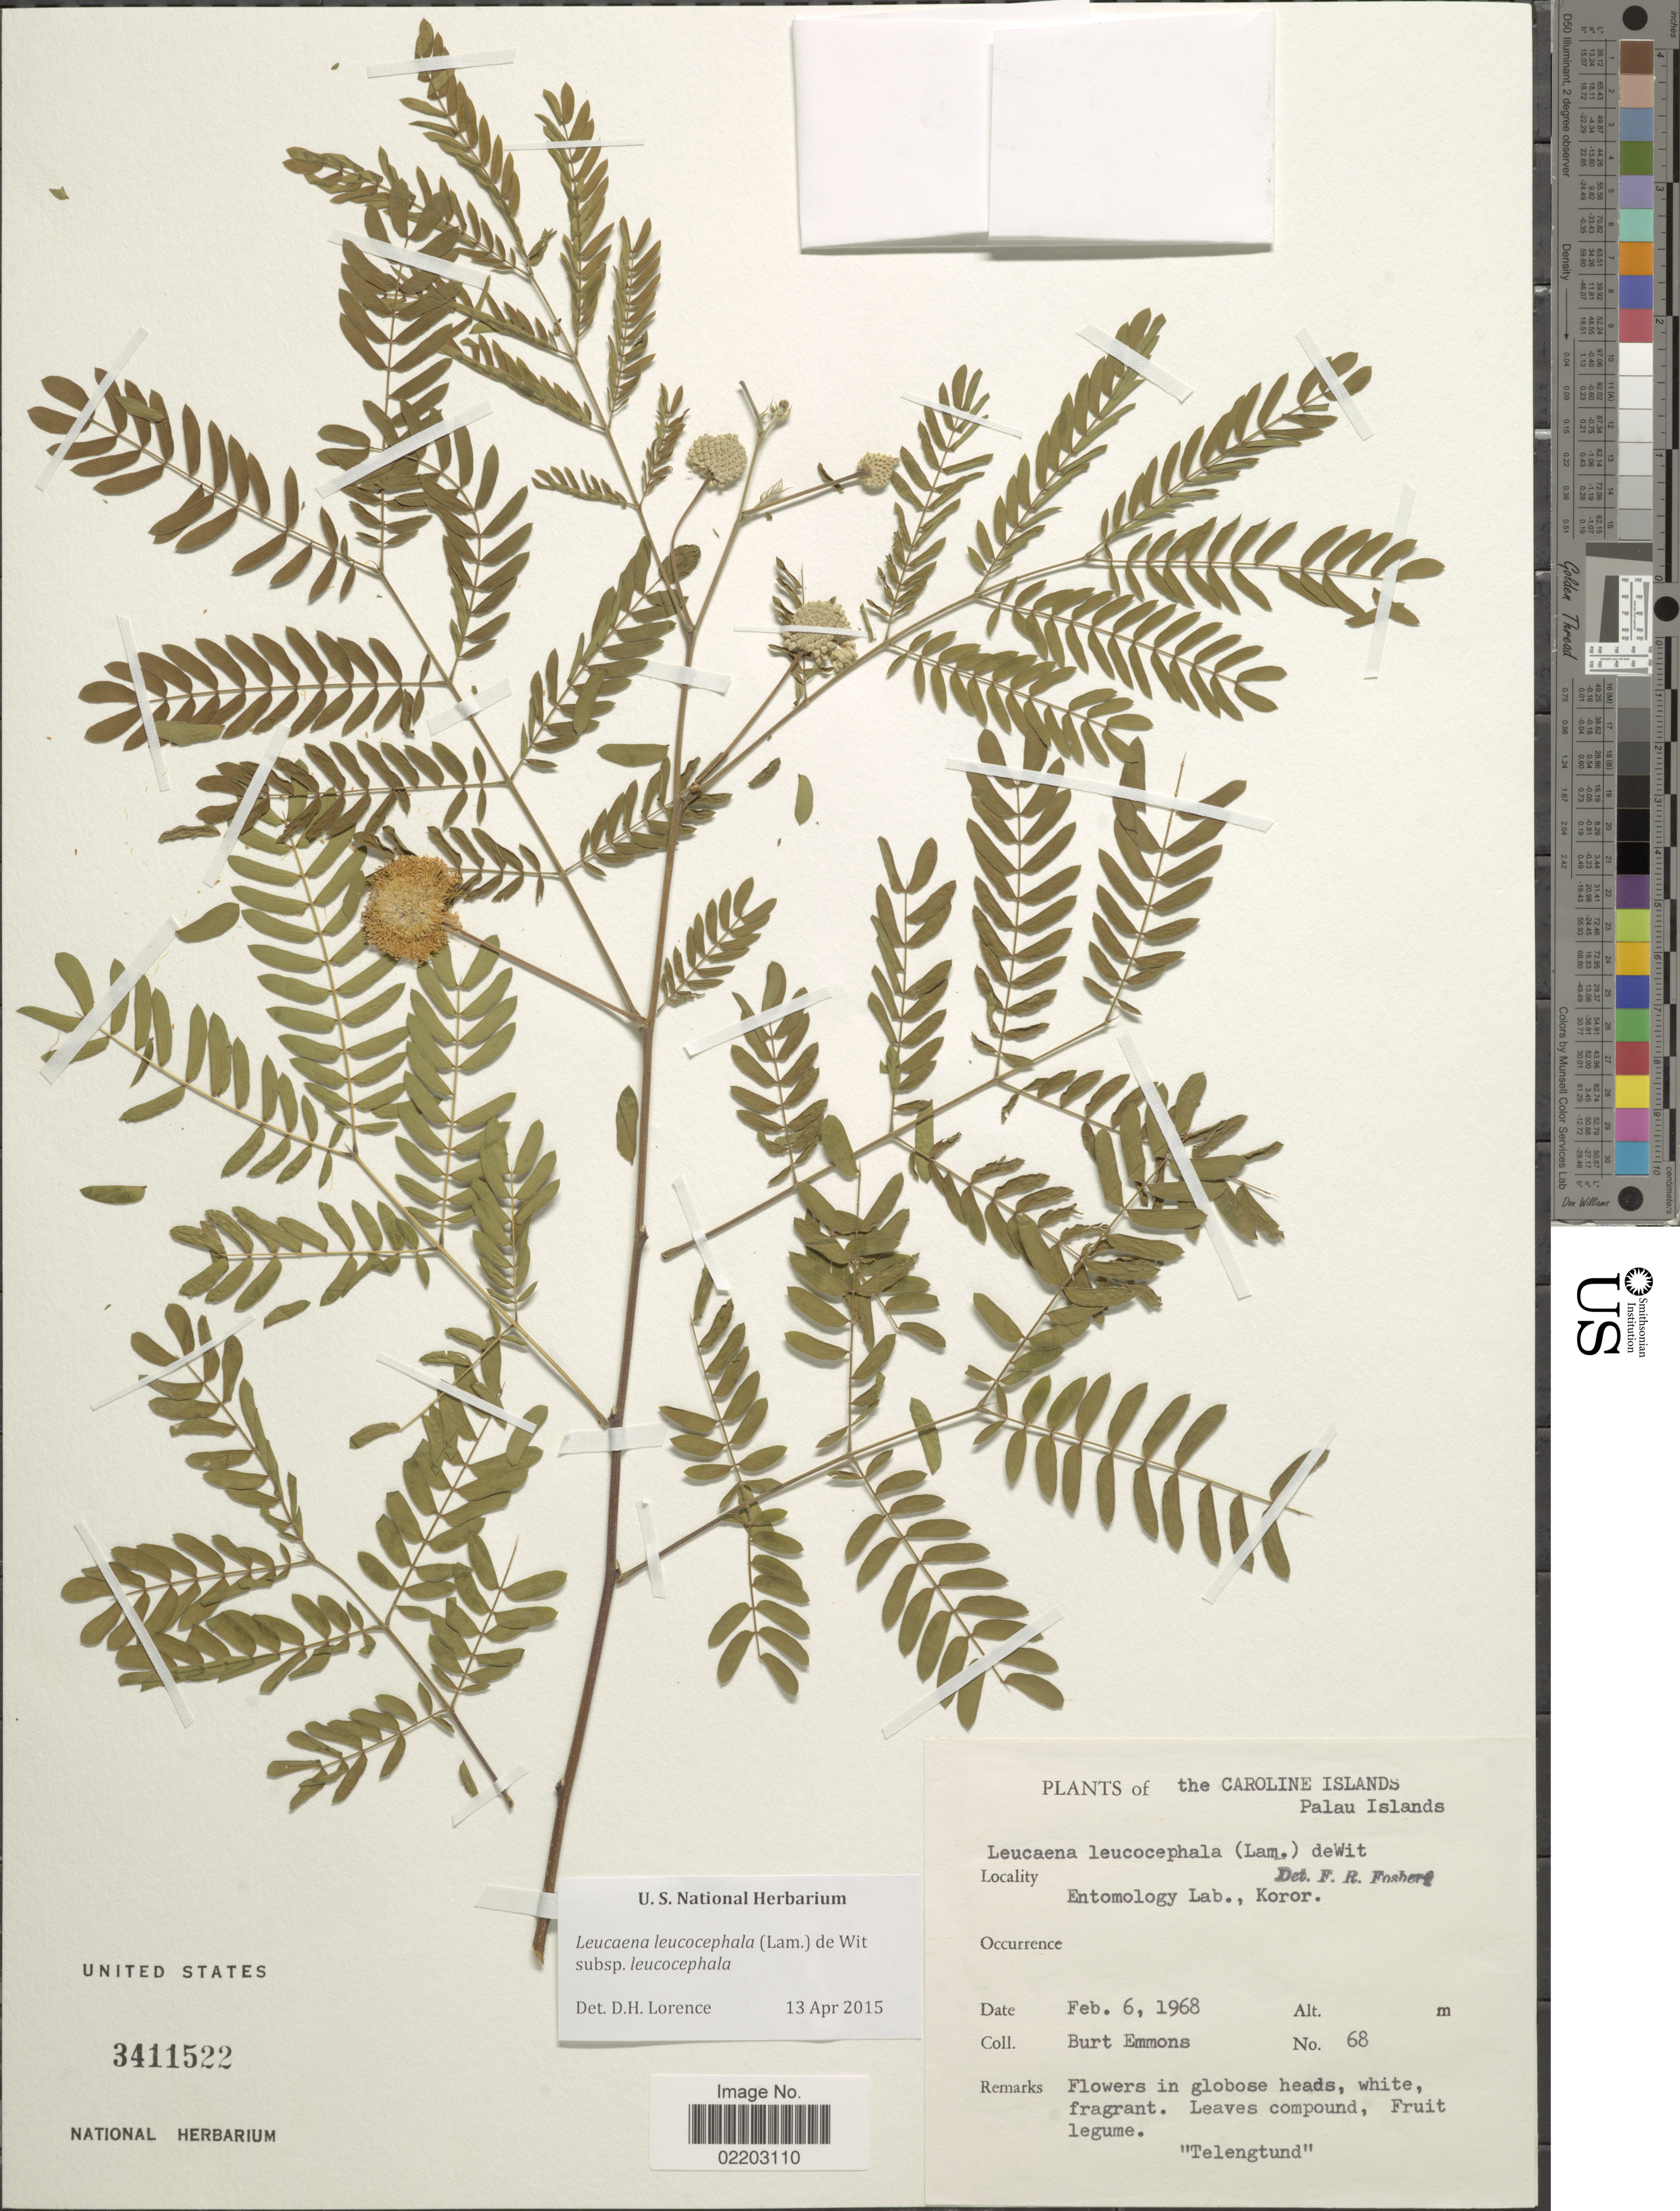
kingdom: Plantae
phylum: Tracheophyta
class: Magnoliopsida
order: Fabales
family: Fabaceae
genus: Leucaena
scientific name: Leucaena leucocephala subsp. leucocephala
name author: (Lam.) de Wit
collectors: B. Emmons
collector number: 68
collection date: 1968-02-06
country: Palau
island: Oreor [Koror]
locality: Entomology Lab., Koror.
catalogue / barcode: US 3411522